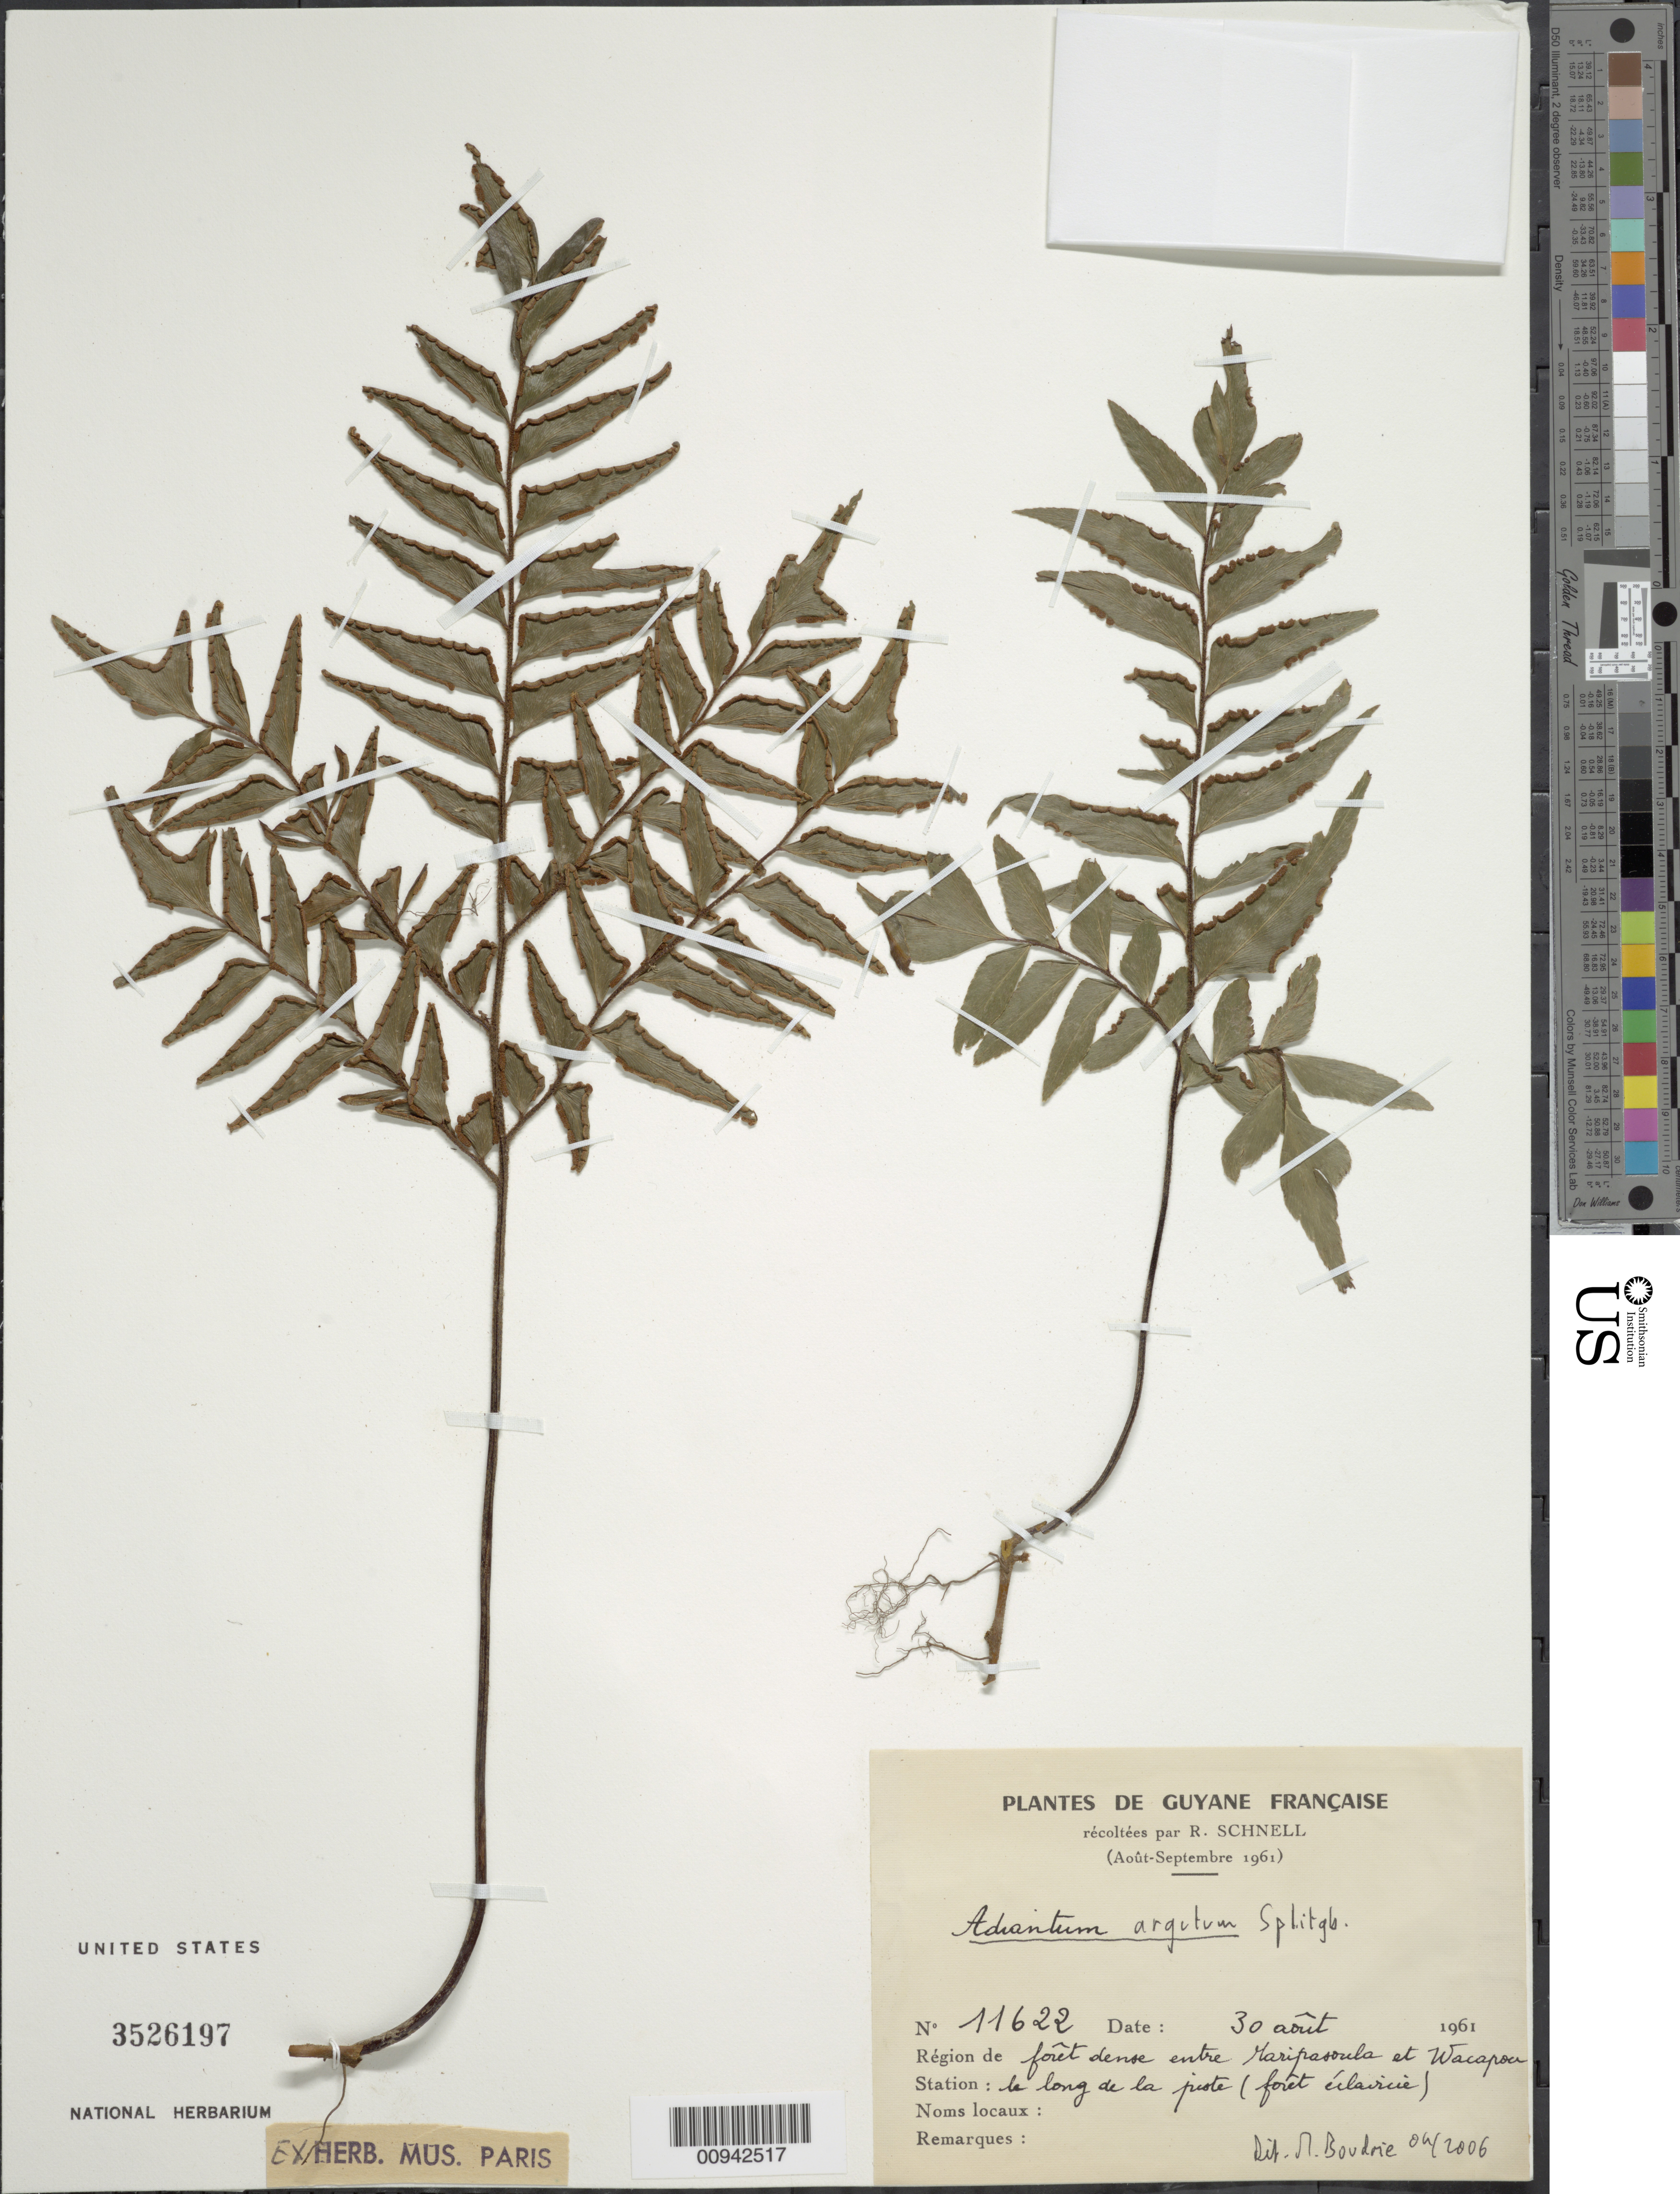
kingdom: Plantae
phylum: Tracheophyta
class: Polypodiopsida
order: Polypodiales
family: Pteridaceae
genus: Adiantum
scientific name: Adiantum argutum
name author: Splitg.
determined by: Boudrie, M.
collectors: R. A. Schnell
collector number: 11622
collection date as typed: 30-Aug-61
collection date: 1961-08-30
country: French Guiana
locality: Maripasoula to Wacapon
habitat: Foret dense, le long de la piste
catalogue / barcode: US 3526197